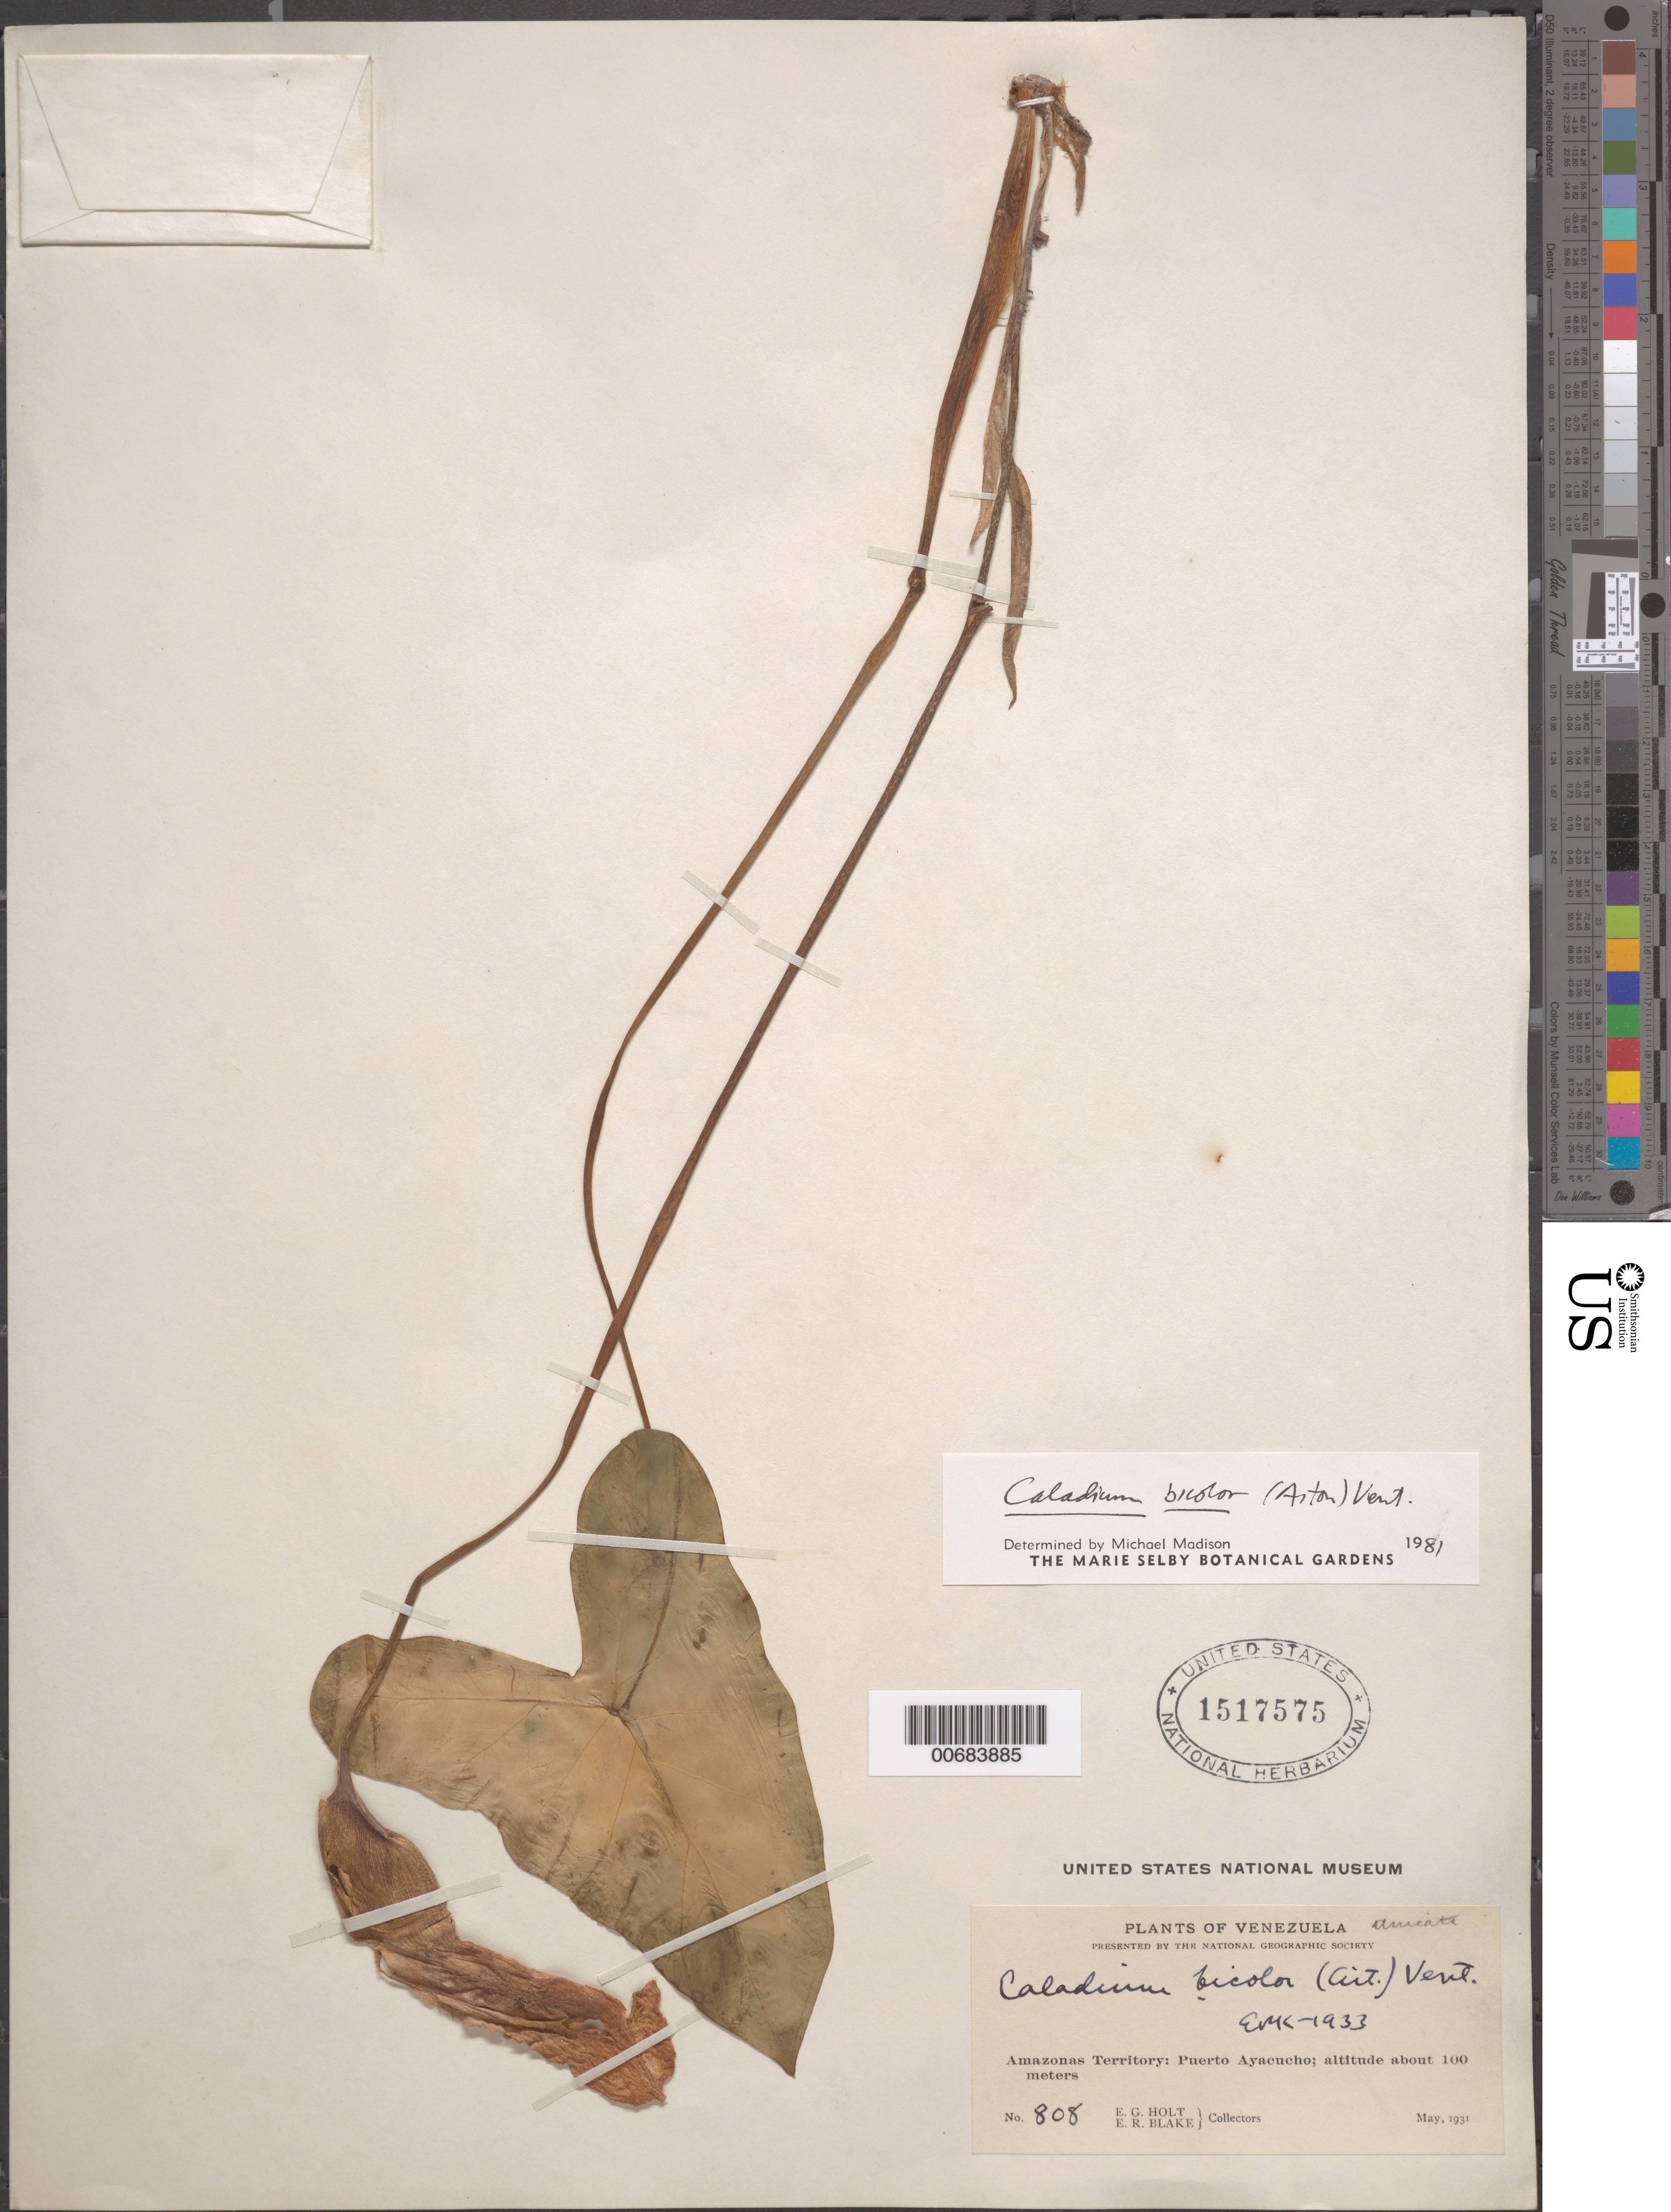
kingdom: Plantae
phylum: Tracheophyta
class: Liliopsida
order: Alismatales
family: Araceae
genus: Caladium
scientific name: Caladium bicolor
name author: (Aiton) Vent.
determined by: Madison, Michael T.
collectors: E. Holt & E. R. Blake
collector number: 808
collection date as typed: May-31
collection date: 1931-05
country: Venezuela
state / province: Amazonas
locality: Puerto Ayacucho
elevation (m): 100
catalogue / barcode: US 1517575